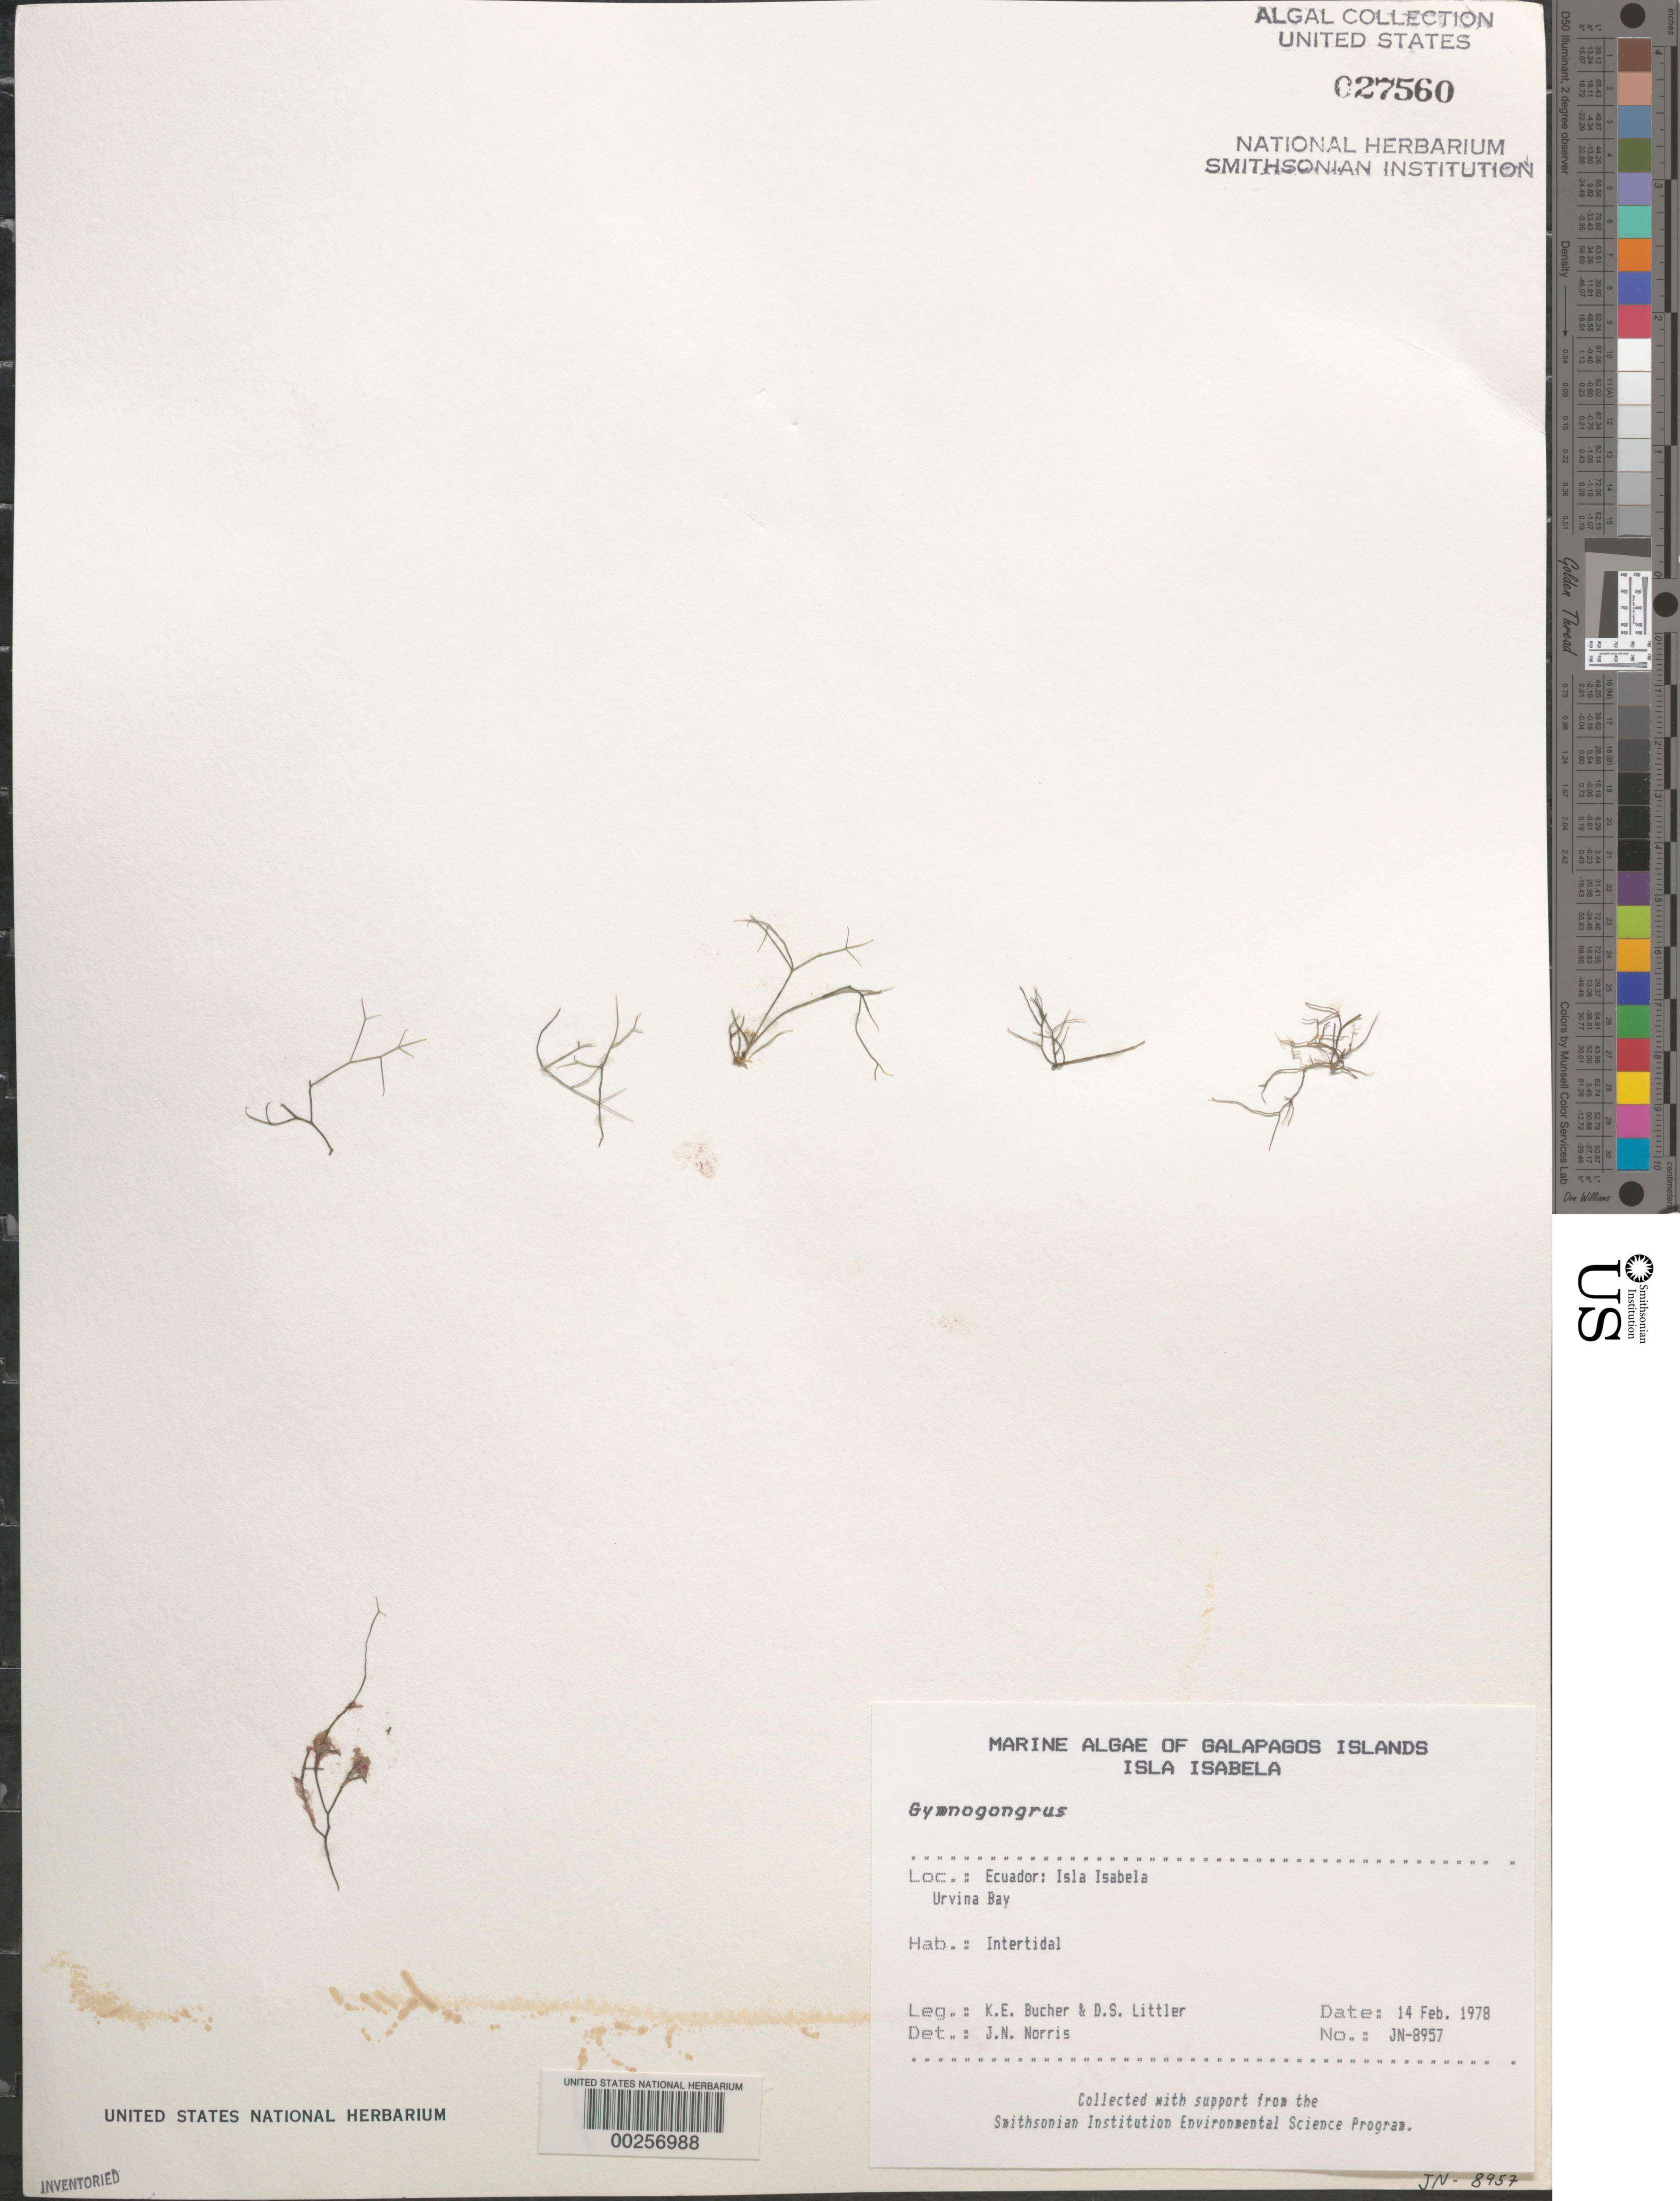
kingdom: Plantae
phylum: Rhodophyta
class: Florideophyceae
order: Gigartinales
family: Phyllophoraceae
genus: Gymnogongrus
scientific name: Gymnogongrus sp.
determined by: Norris, James N.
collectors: K. E. Bucher & D. S. Littler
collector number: Jn-8957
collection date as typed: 14 Feb 1978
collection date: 1978-02-14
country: Ecuador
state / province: Colón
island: Isabela [Albemarle]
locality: Urvina Bay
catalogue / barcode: US 27560